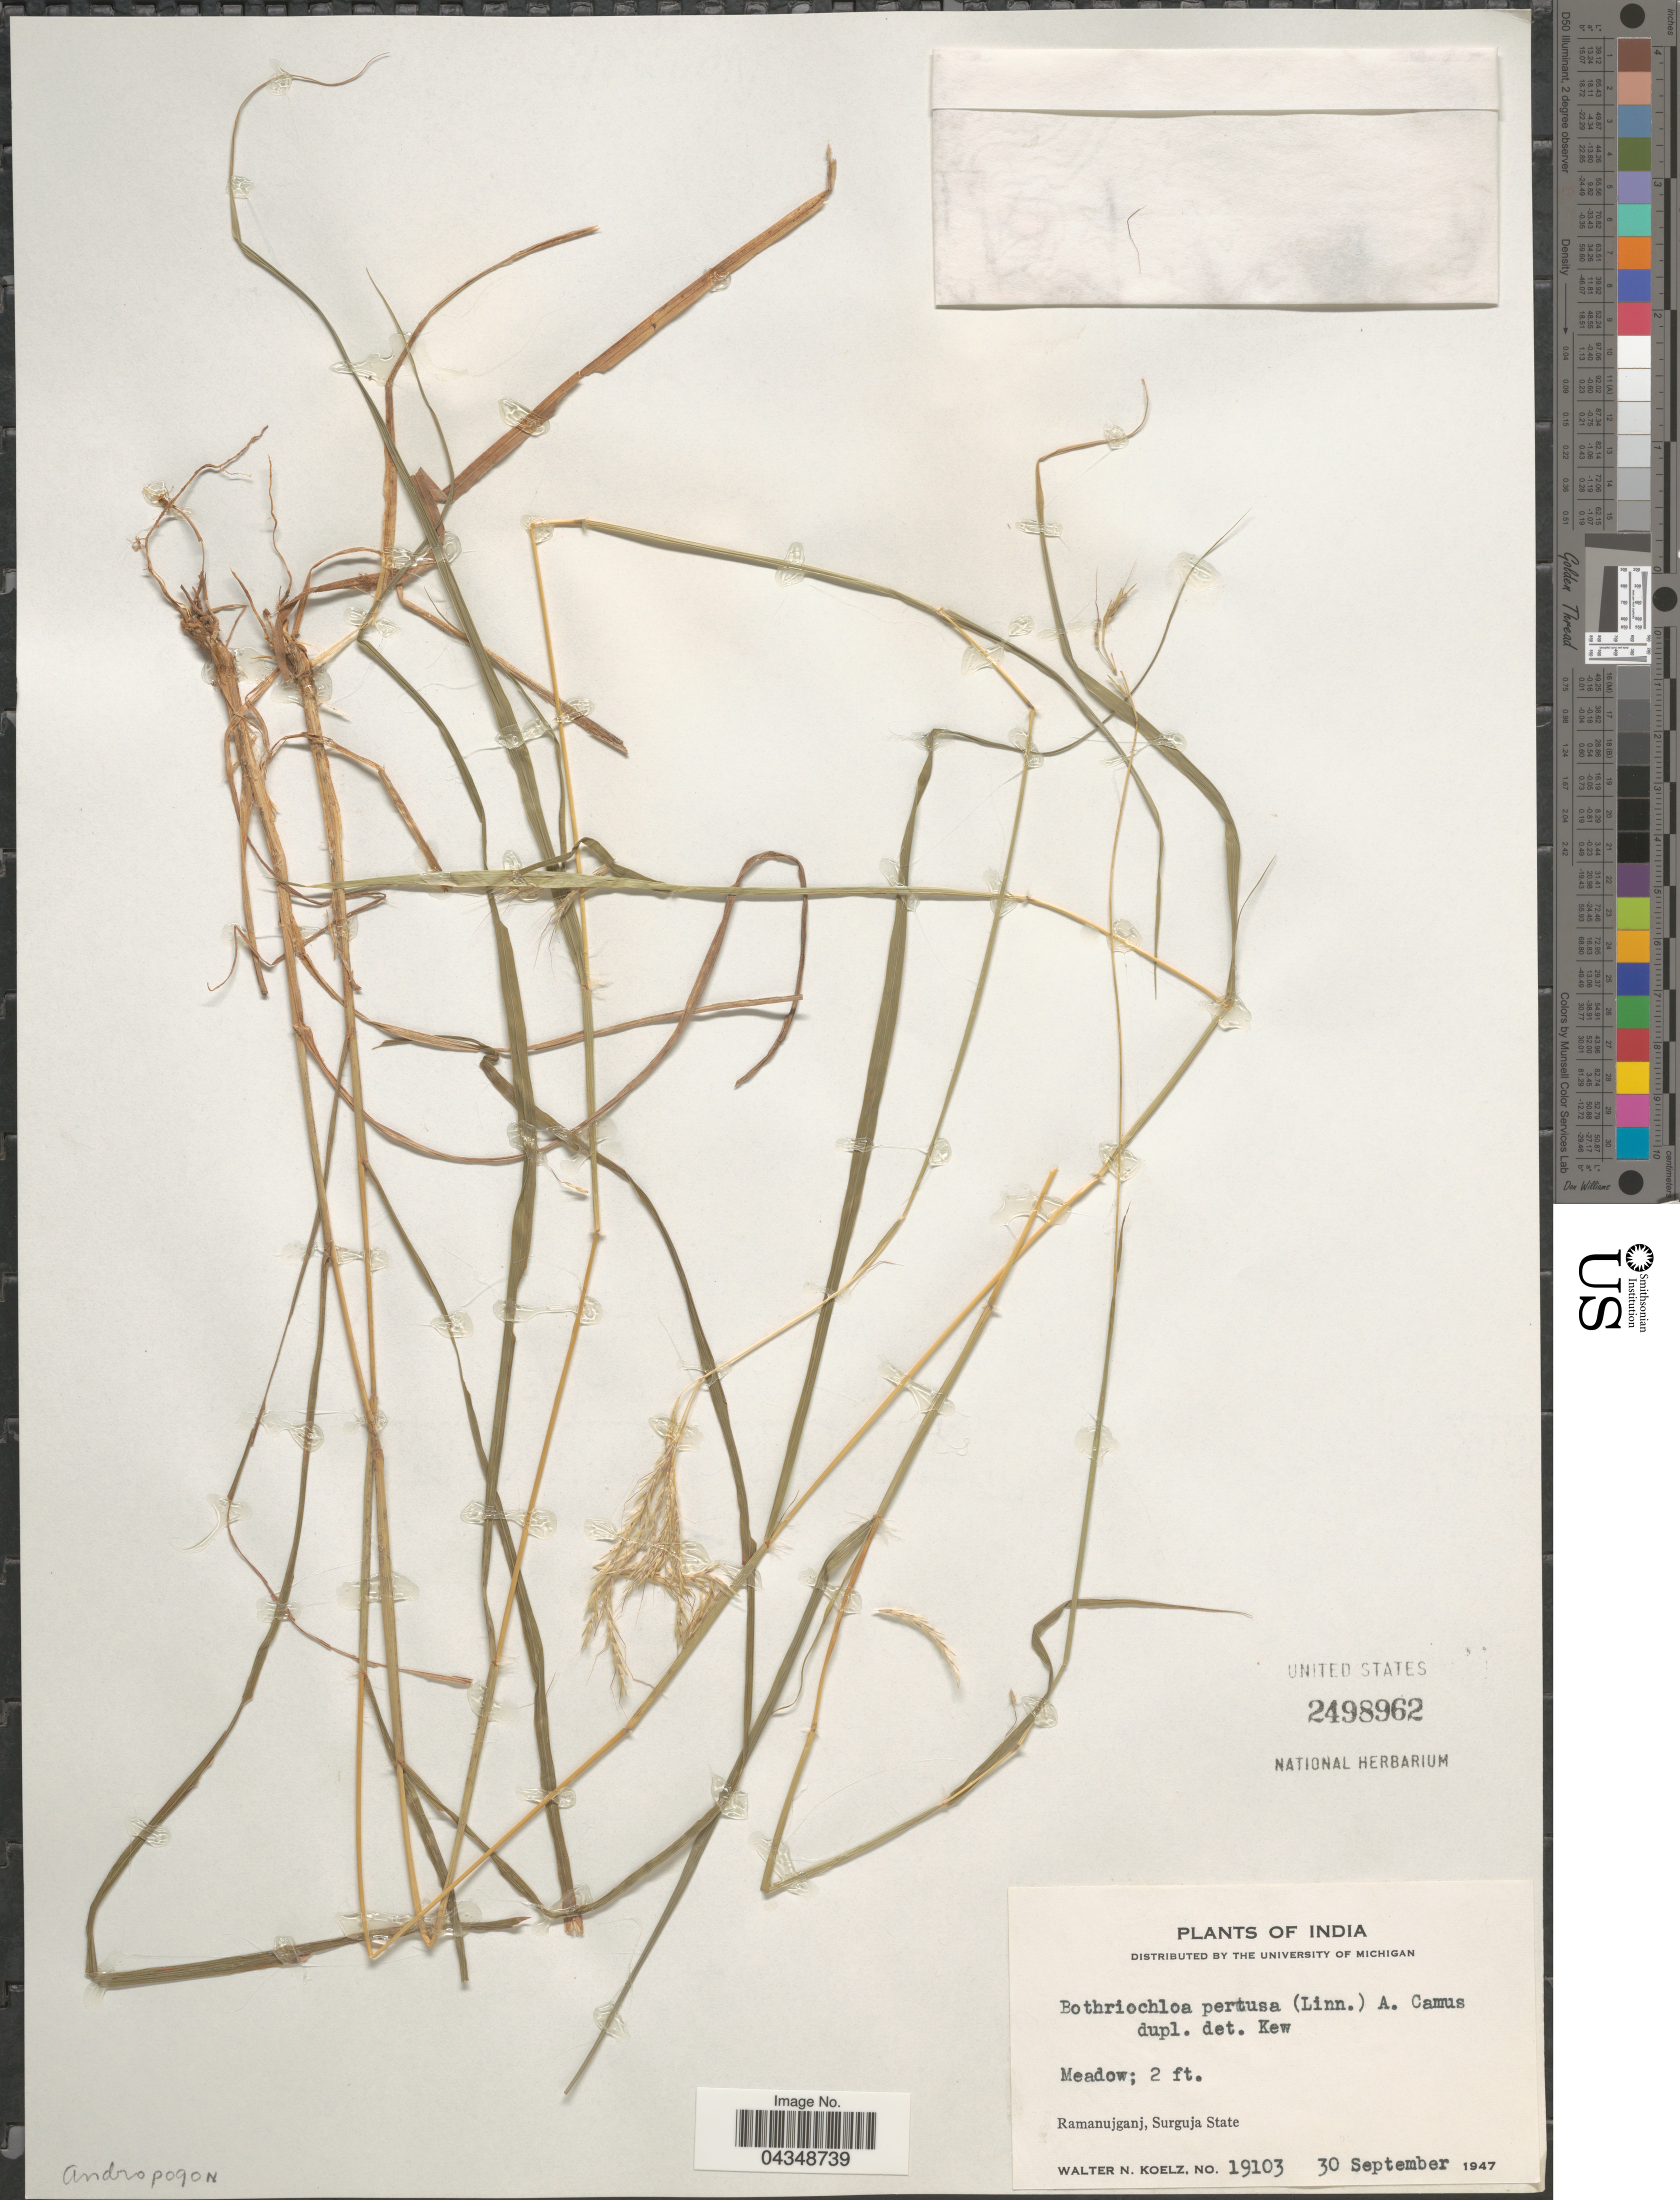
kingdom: Plantae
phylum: Tracheophyta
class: Liliopsida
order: Poales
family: Poaceae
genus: Bothriochloa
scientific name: Bothriochloa pertusa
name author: (L.) A. Camus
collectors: W. N. Koelz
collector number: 19103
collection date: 1947-09-30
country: India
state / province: Chhattisgarh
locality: Ramanujganj, Surguja State.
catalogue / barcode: US 2498962